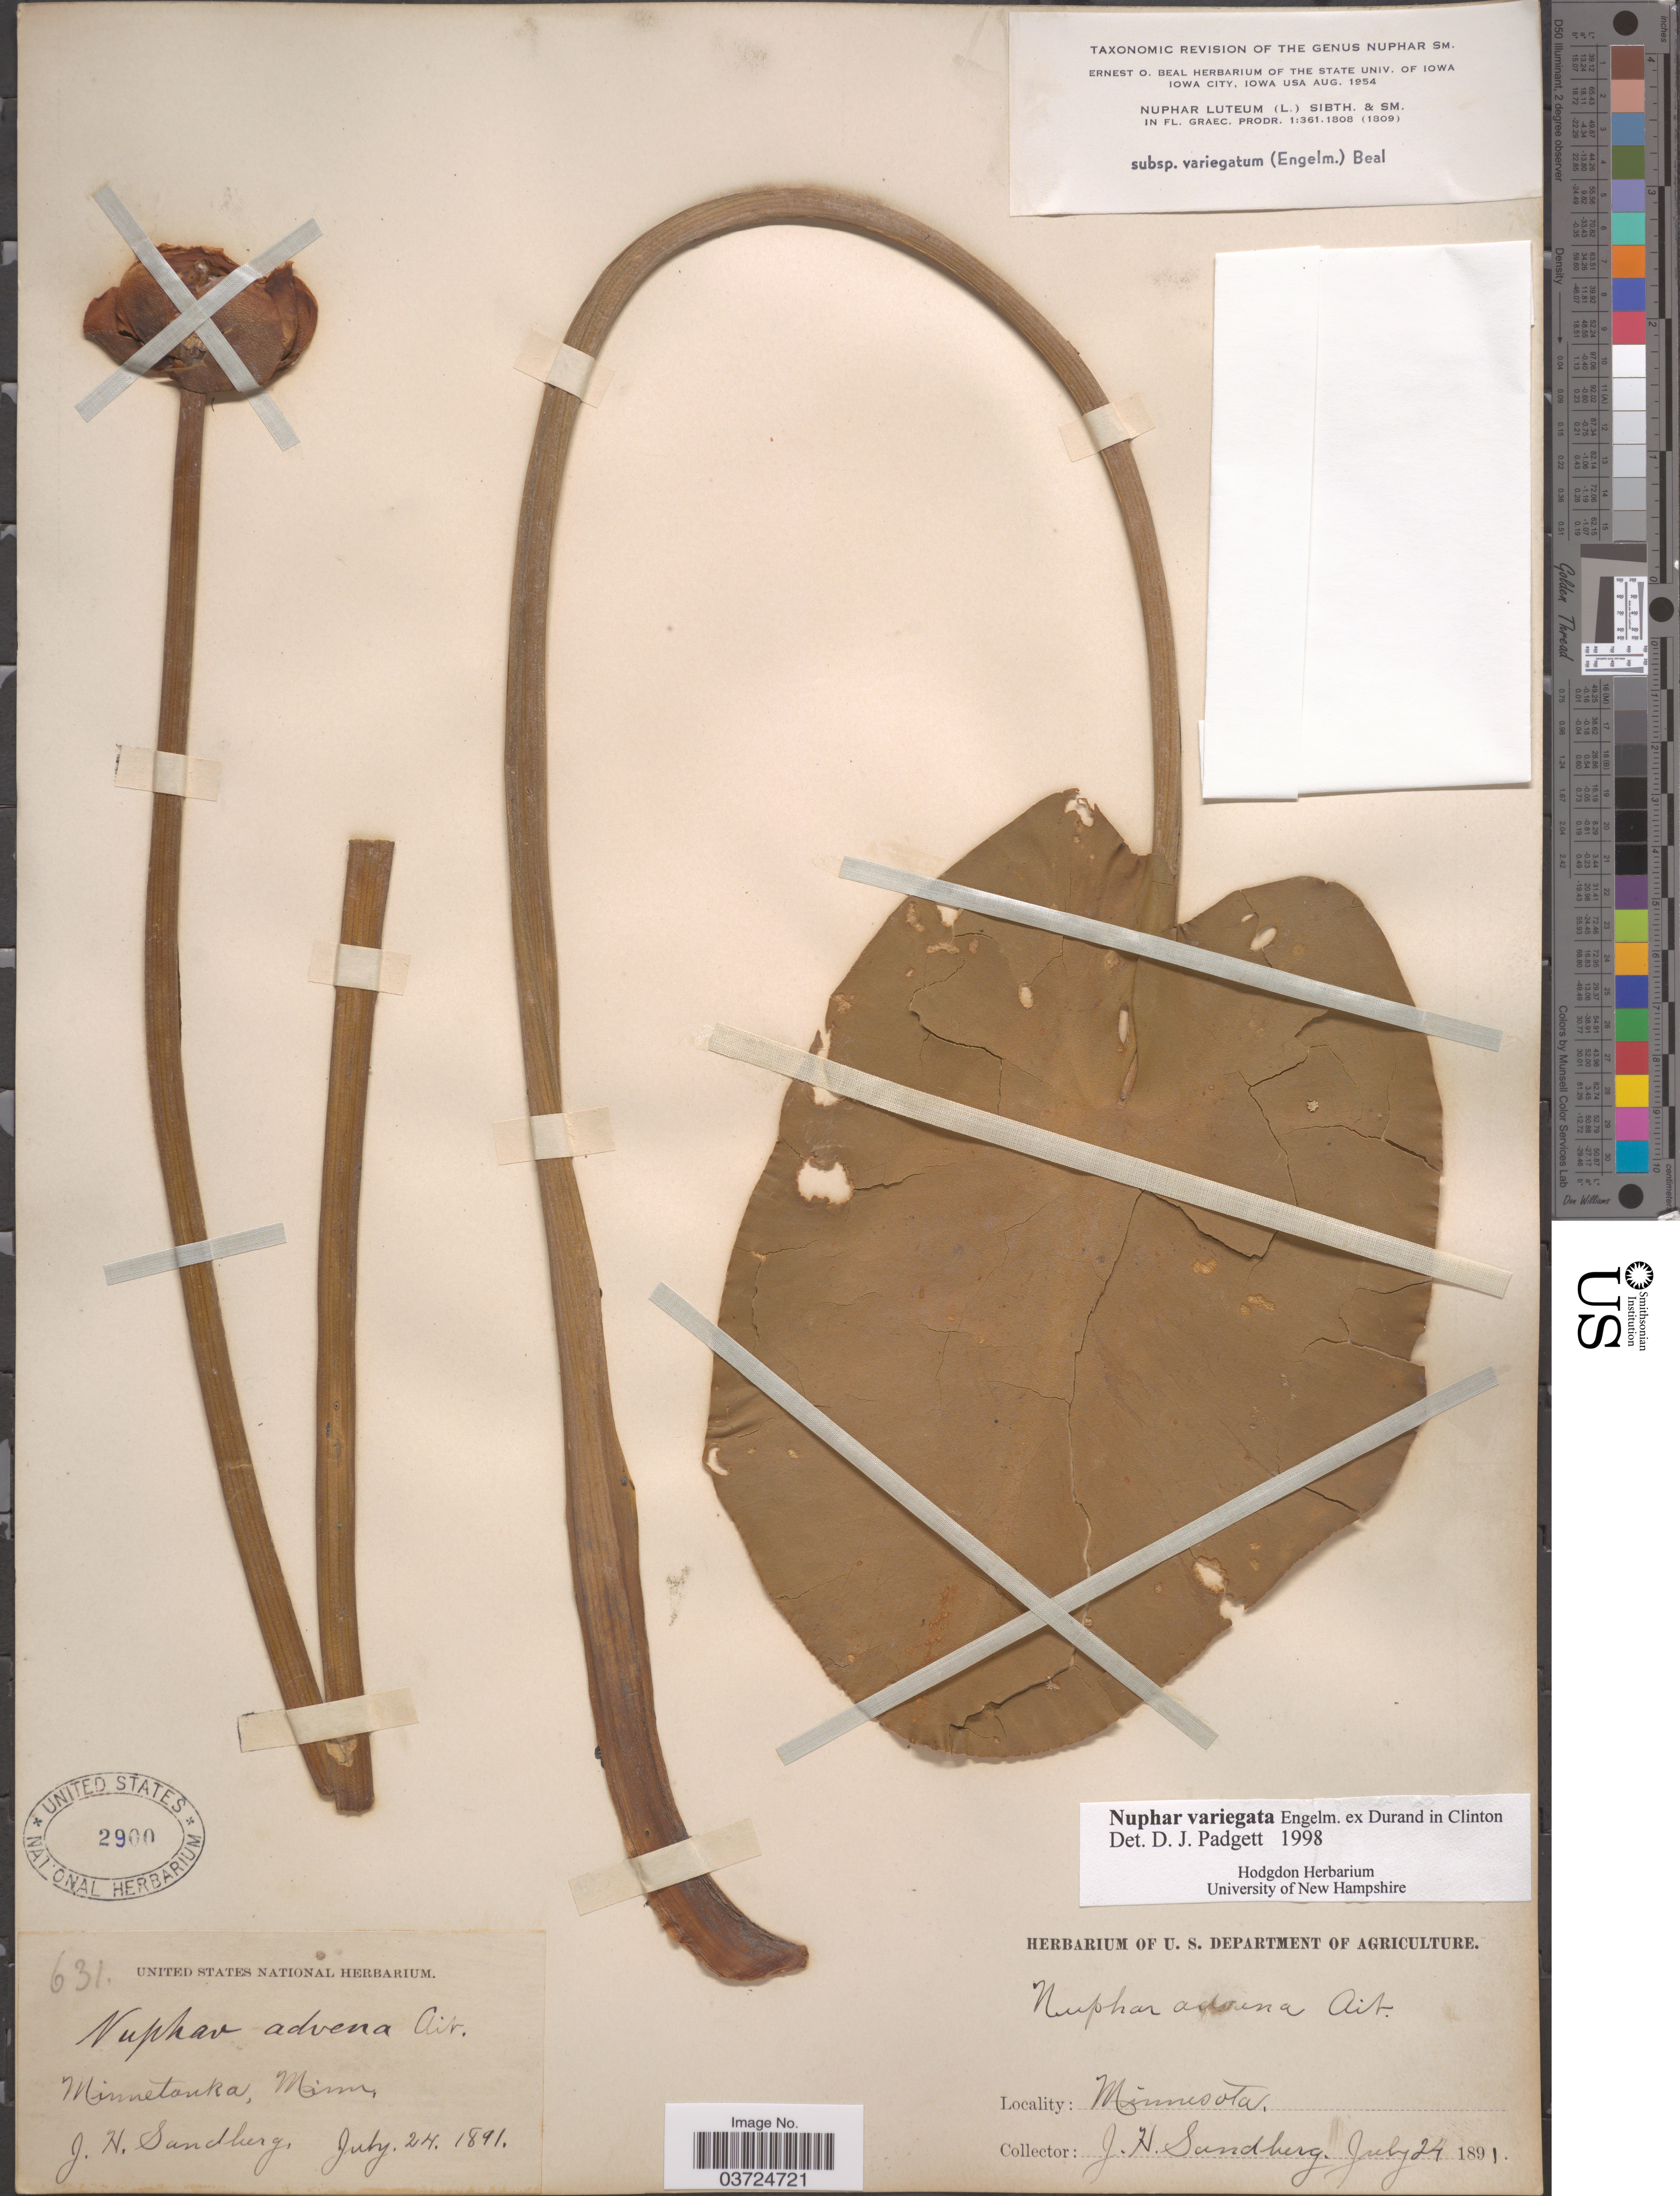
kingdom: Plantae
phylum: Tracheophyta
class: Magnoliopsida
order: Nymphaeales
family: Nymphaeaceae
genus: Nuphar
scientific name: Nuphar variegata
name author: Engelm. ex Durand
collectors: J. H. Sandberg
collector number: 631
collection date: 1891-07-24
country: United States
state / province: Minnesota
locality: Minnetonka.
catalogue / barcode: US 2900